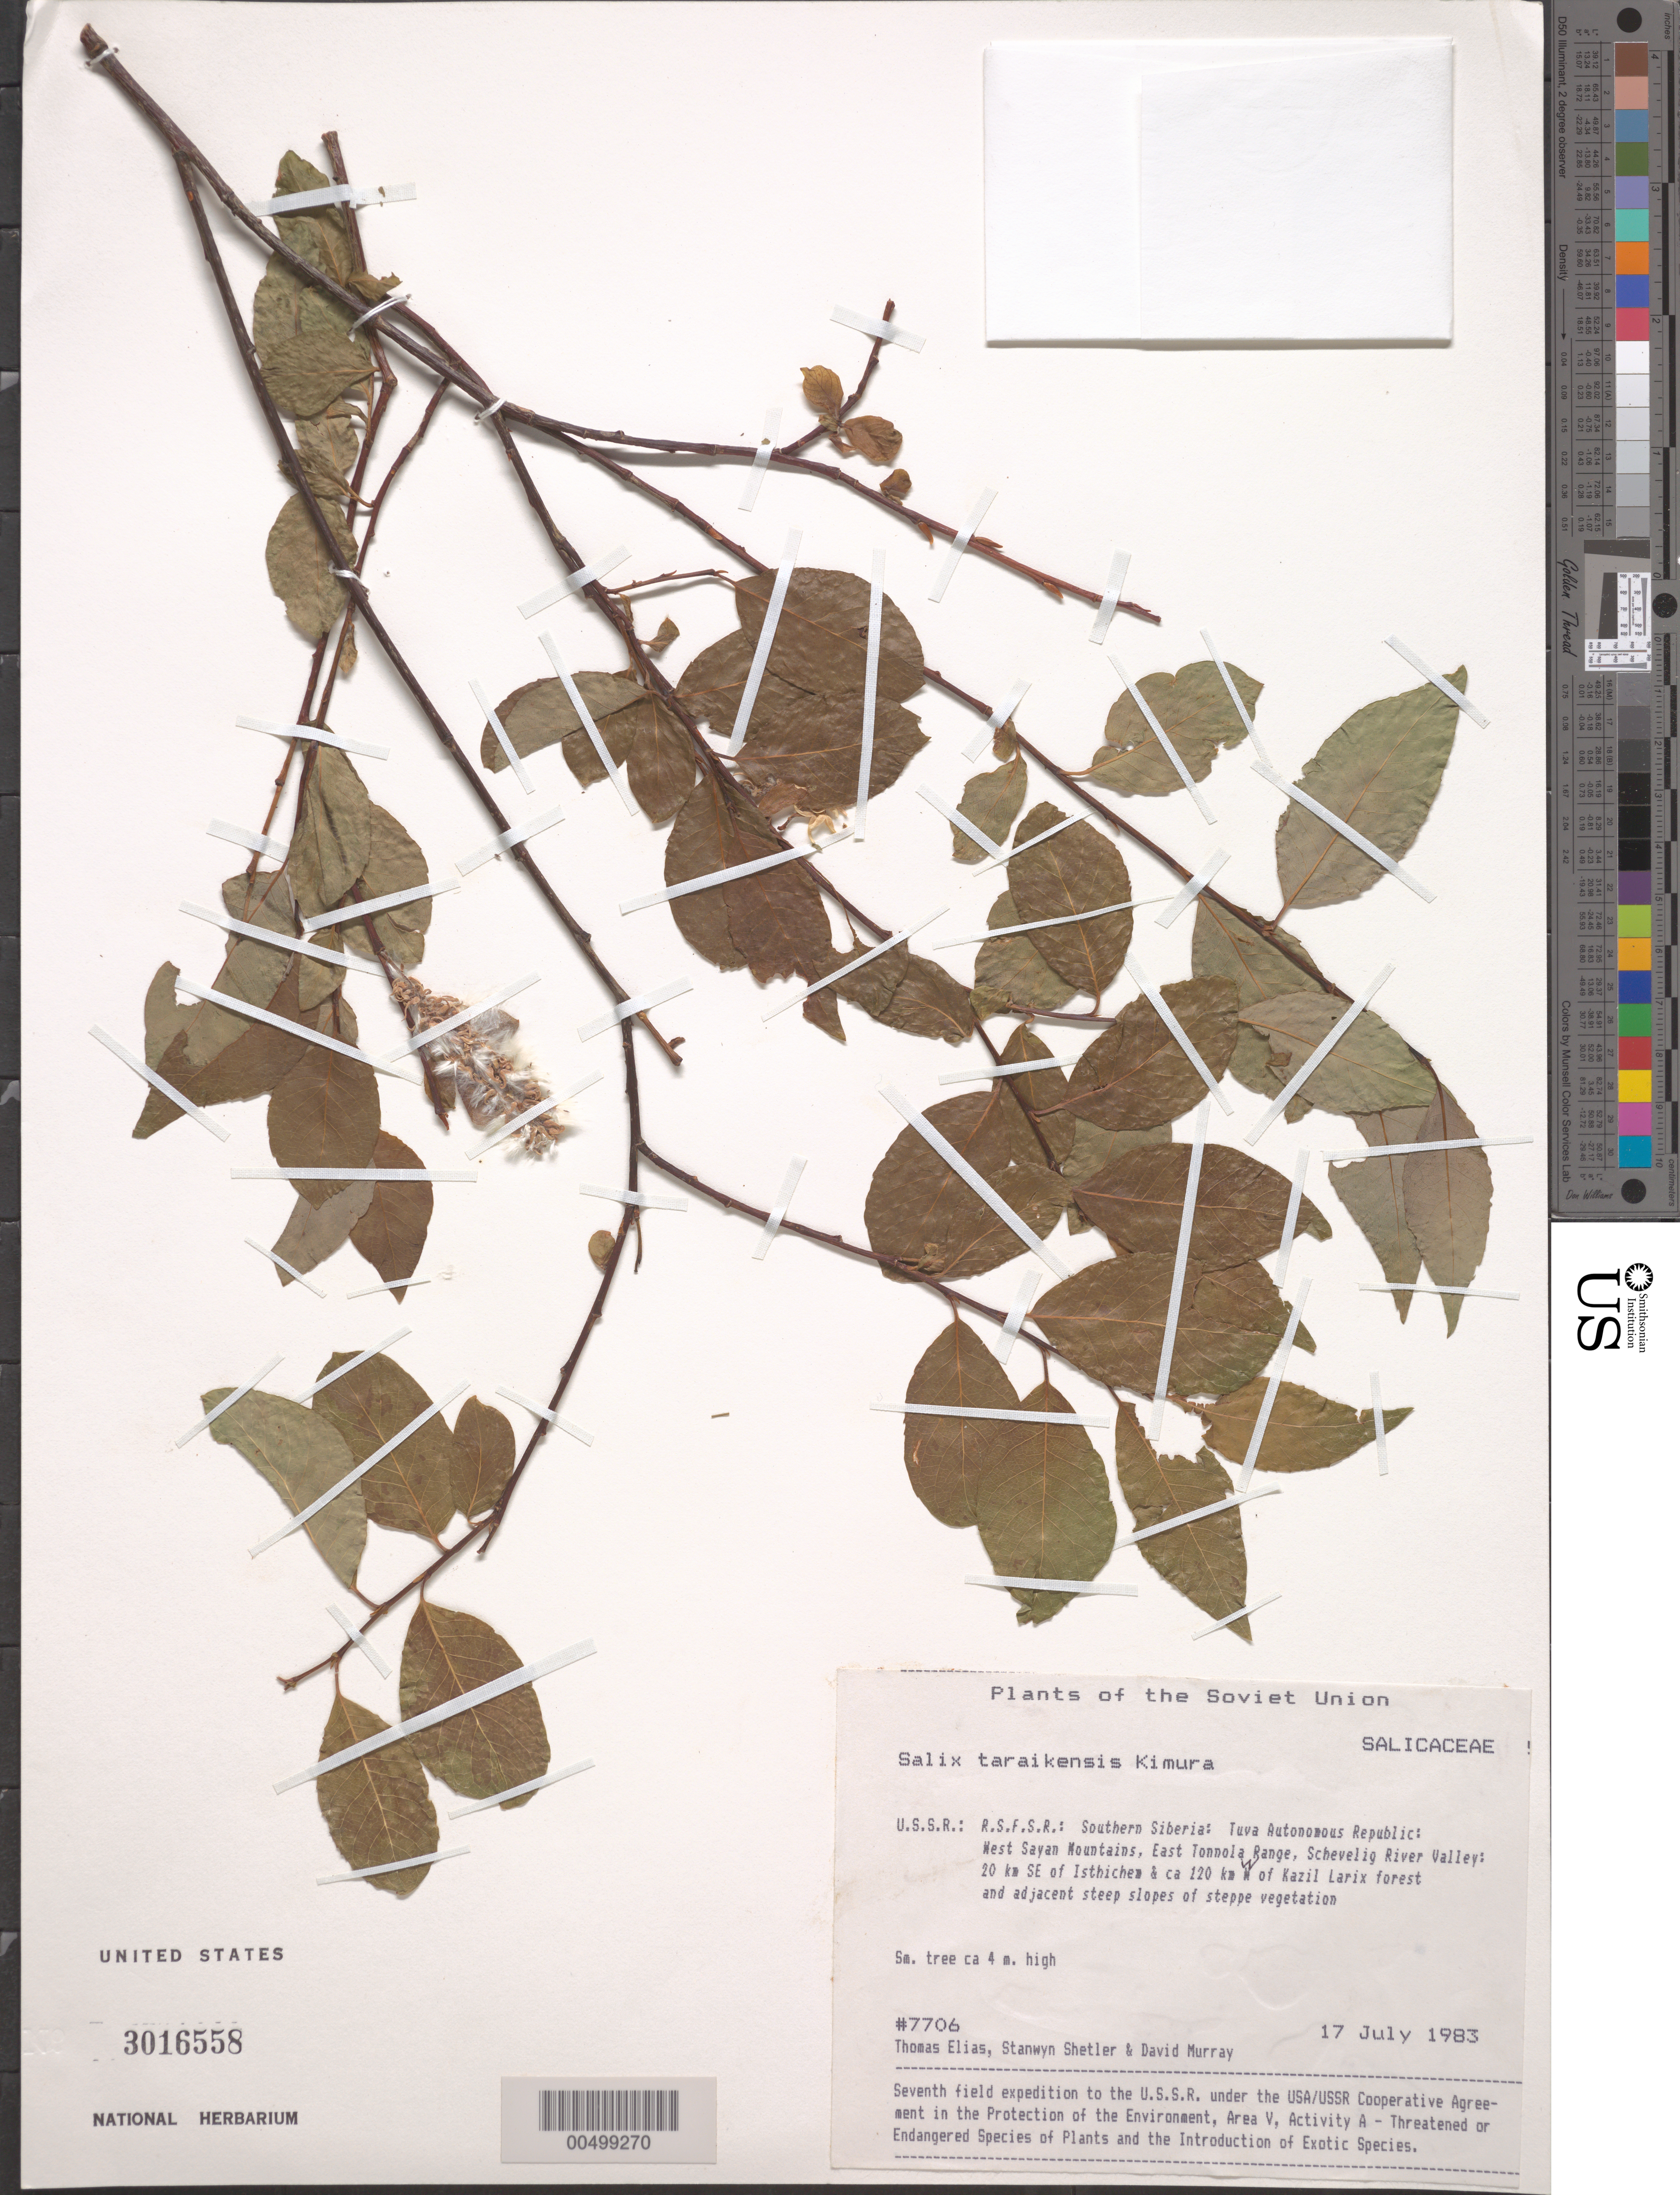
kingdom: Plantae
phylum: Tracheophyta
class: Magnoliopsida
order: Malpighiales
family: Salicaceae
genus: Salix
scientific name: Salix taraikensis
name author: Kimura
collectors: T. Elias, S. Shetler & D. F. Murray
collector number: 7706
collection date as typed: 17 Jul 1983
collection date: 1983-07-17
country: Russian Federation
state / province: Tuva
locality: West Sayan Mountains, E Tonnola [Tannu-Ola] Range, Schevelig River Valley, 20 km SE of Isthichem [Ishti-Khem], *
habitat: Larix forest and adjacent steep slopes of steppe vegetation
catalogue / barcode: US 3016558